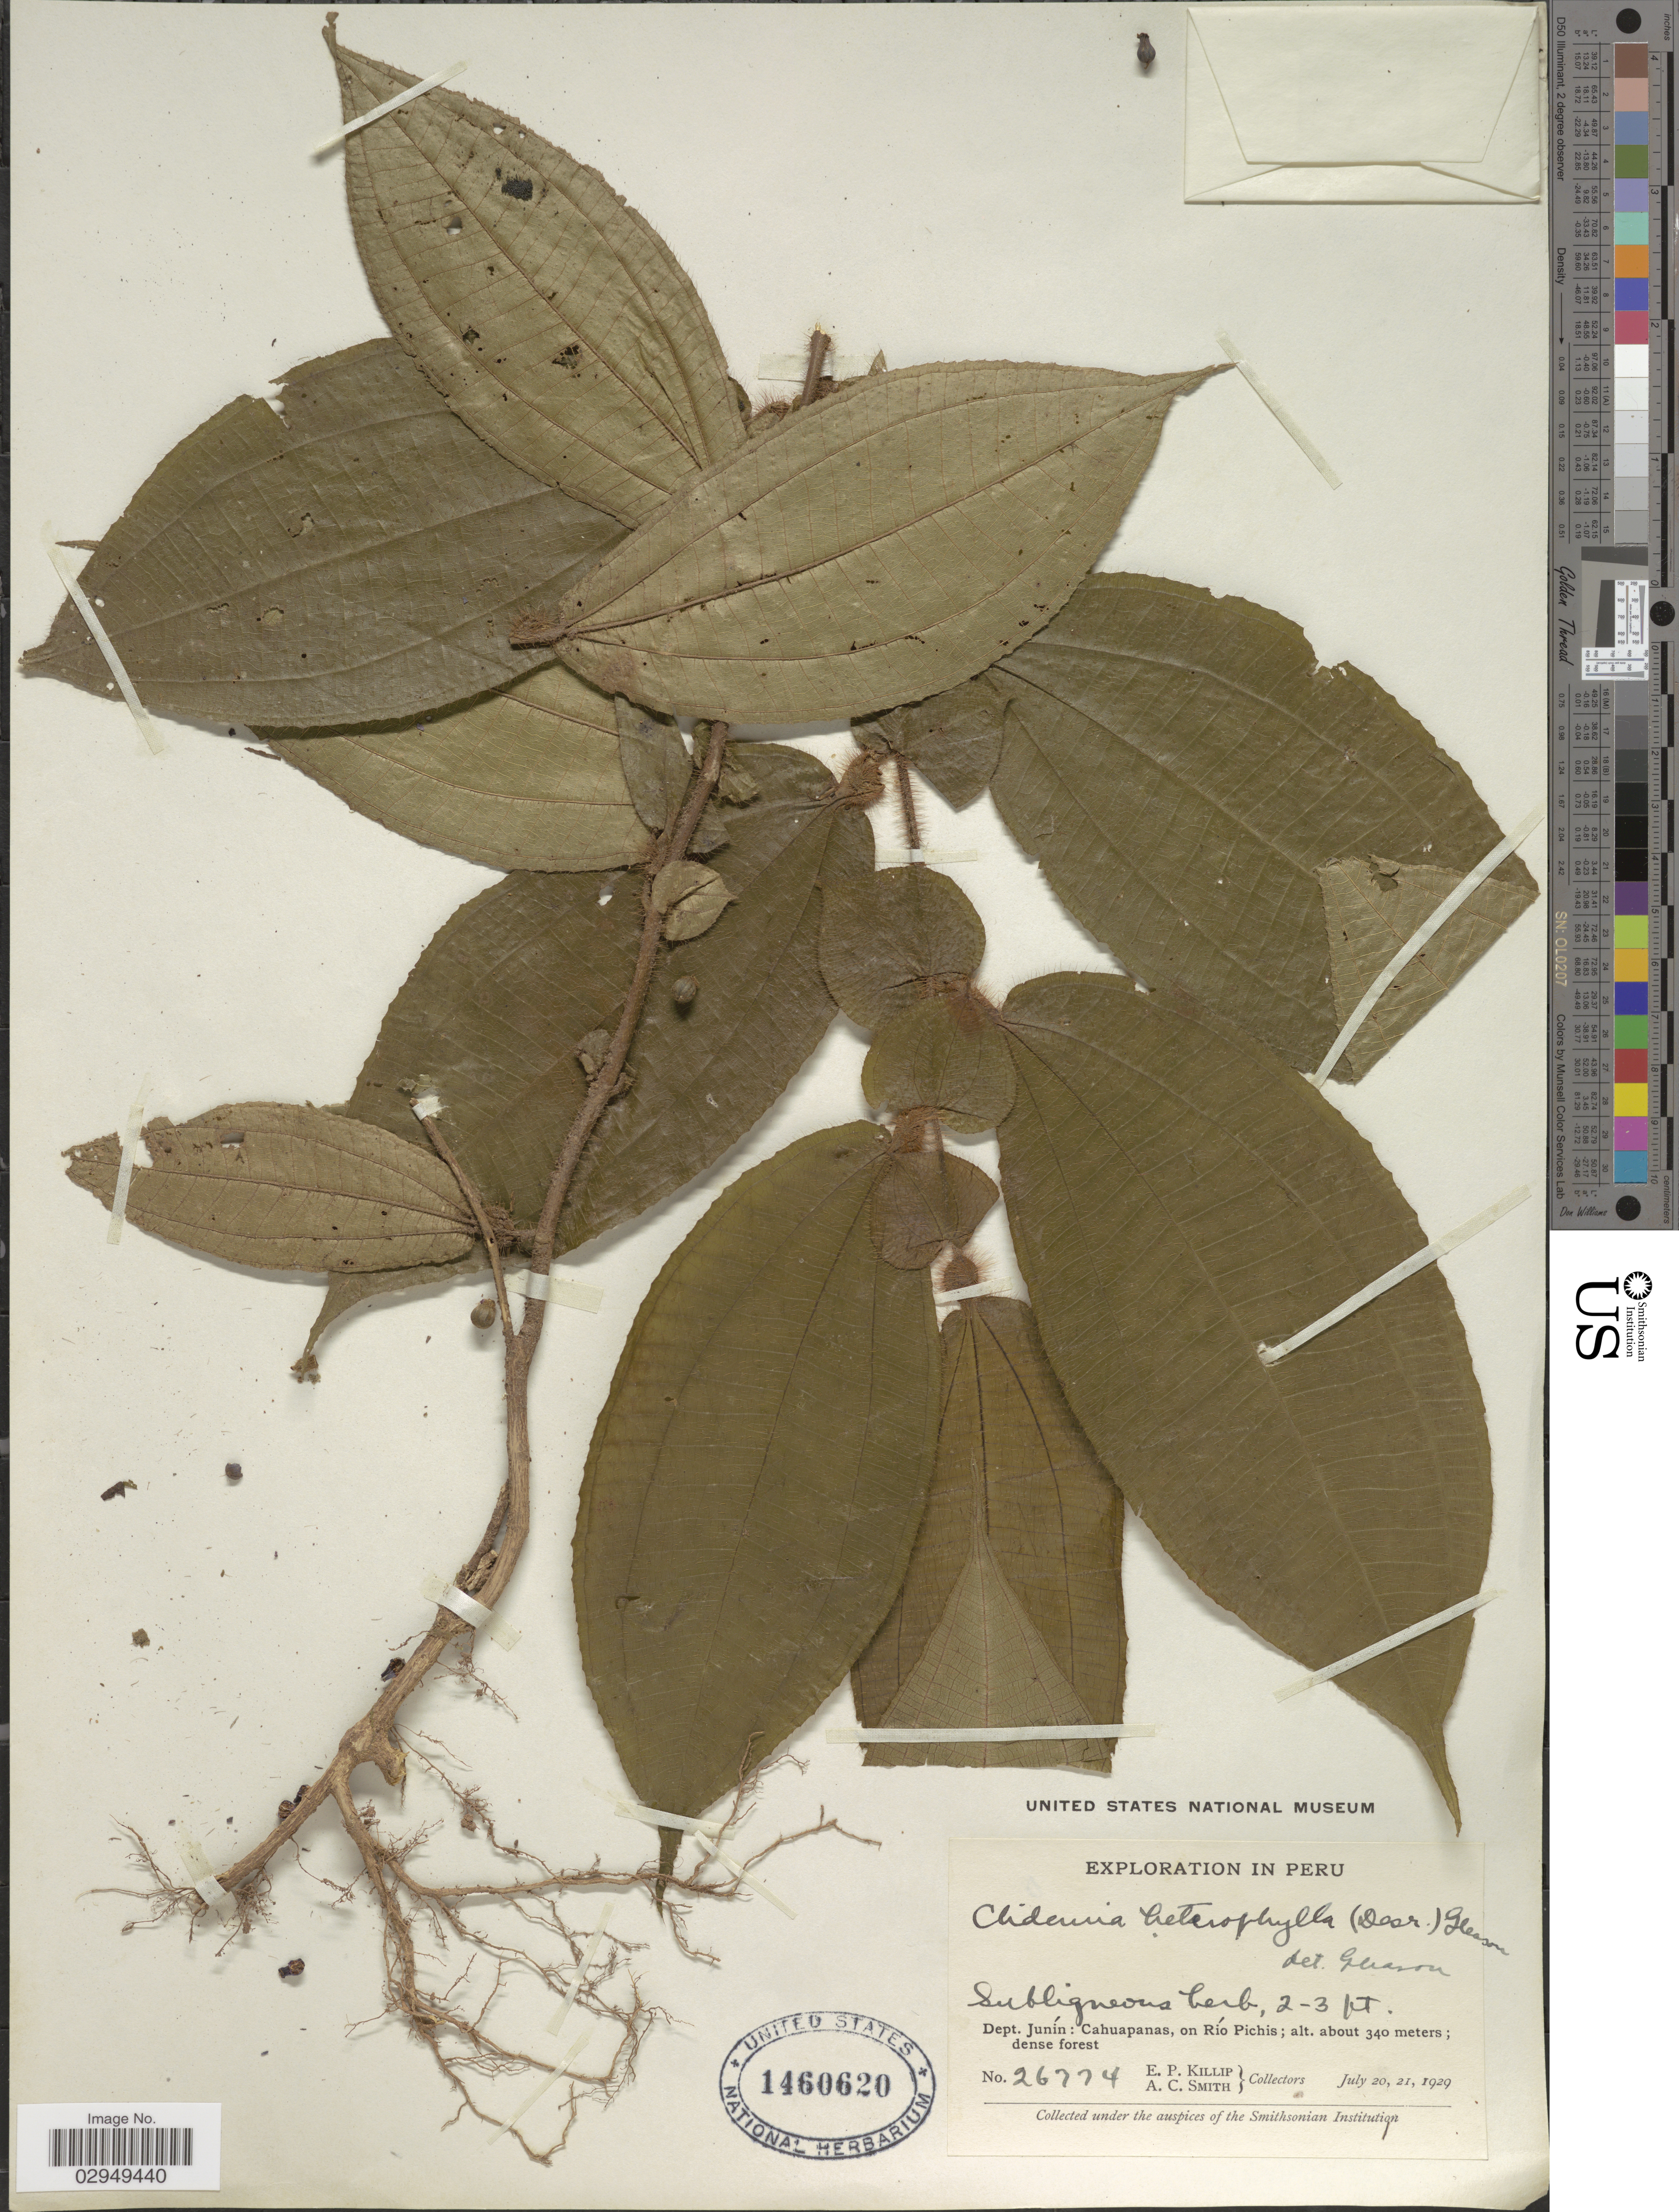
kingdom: Plantae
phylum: Tracheophyta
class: Magnoliopsida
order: Myrtales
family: Melastomataceae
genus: Clidemia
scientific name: Clidemia heterophylla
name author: Steud.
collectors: E. P. Killip & A. C. Smith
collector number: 26774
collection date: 1929-07-20/1929-07-21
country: Peru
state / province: Junín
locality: Dept. Junín: Cahuapanas, on Río Pichis.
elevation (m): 340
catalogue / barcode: US 1460620